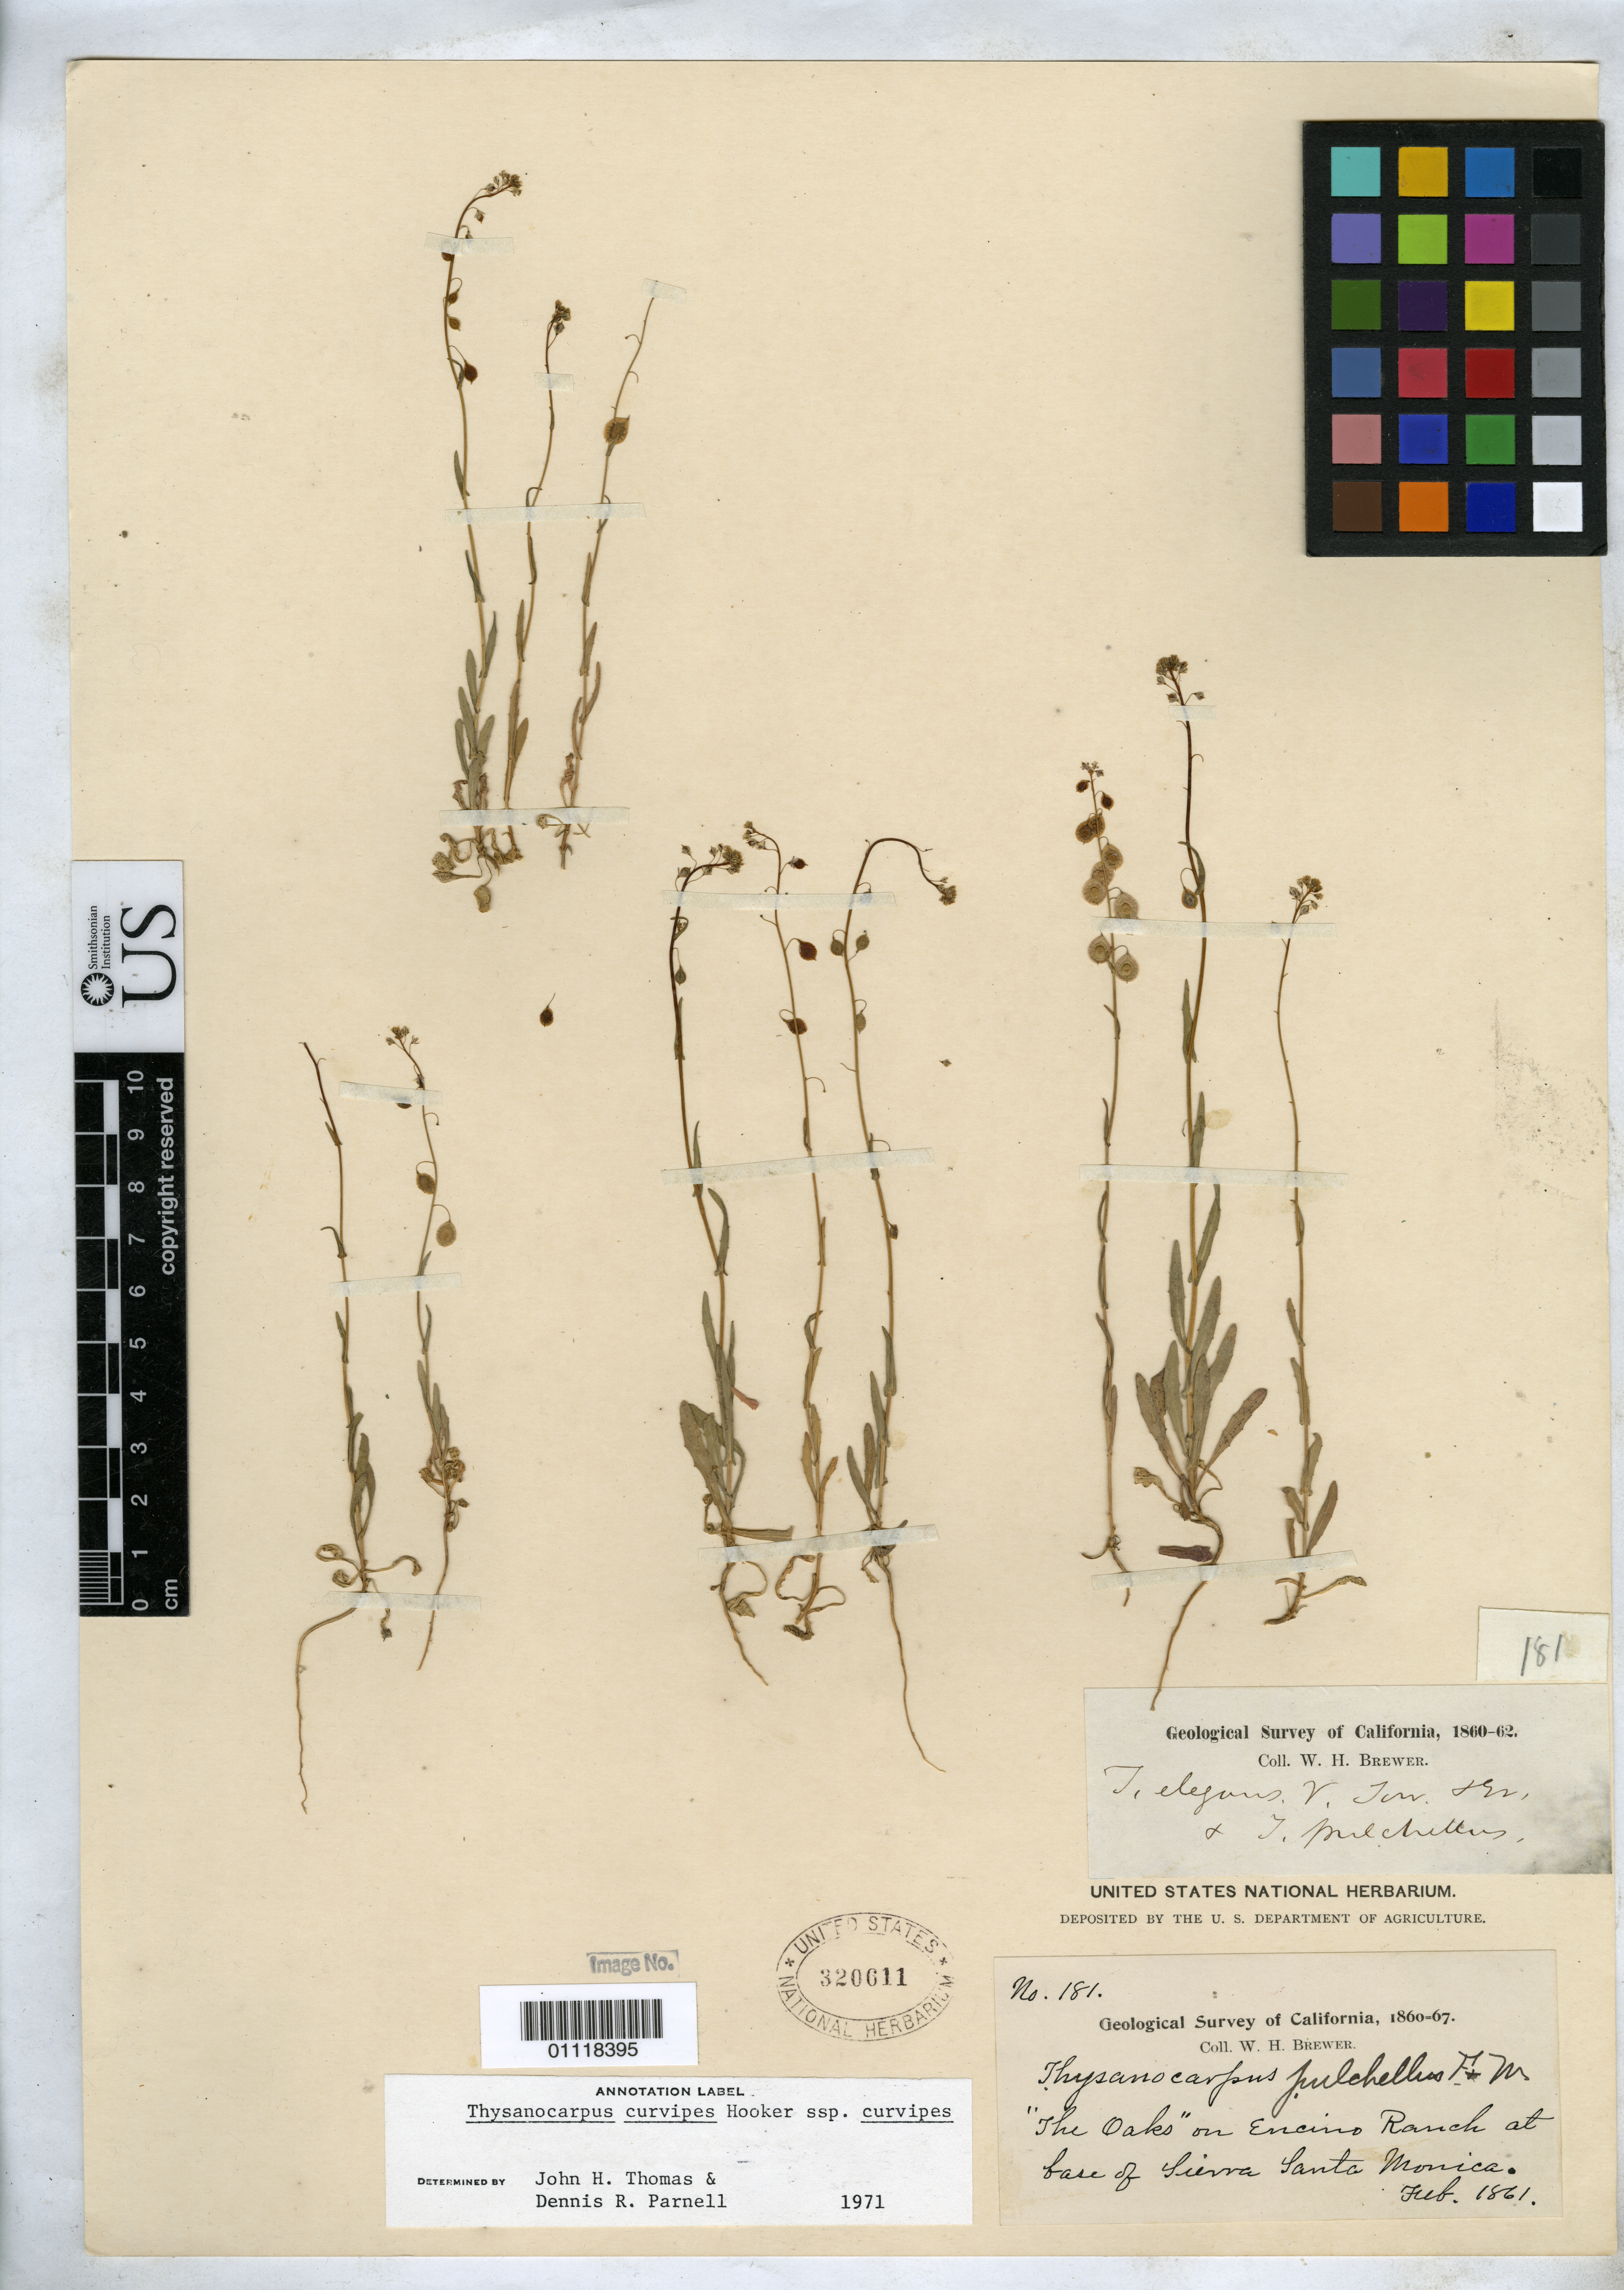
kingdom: Plantae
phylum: Tracheophyta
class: Magnoliopsida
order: Brassicales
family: Brassicaceae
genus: Thysanocarpus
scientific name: Thysanocarpus curvipes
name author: Hook.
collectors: W. H. Brewer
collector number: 181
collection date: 1861-02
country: United States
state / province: California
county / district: Los Angeles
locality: "The Oaks" on Encino Ranch at base of Sierra Santa Monica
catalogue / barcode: US 320611